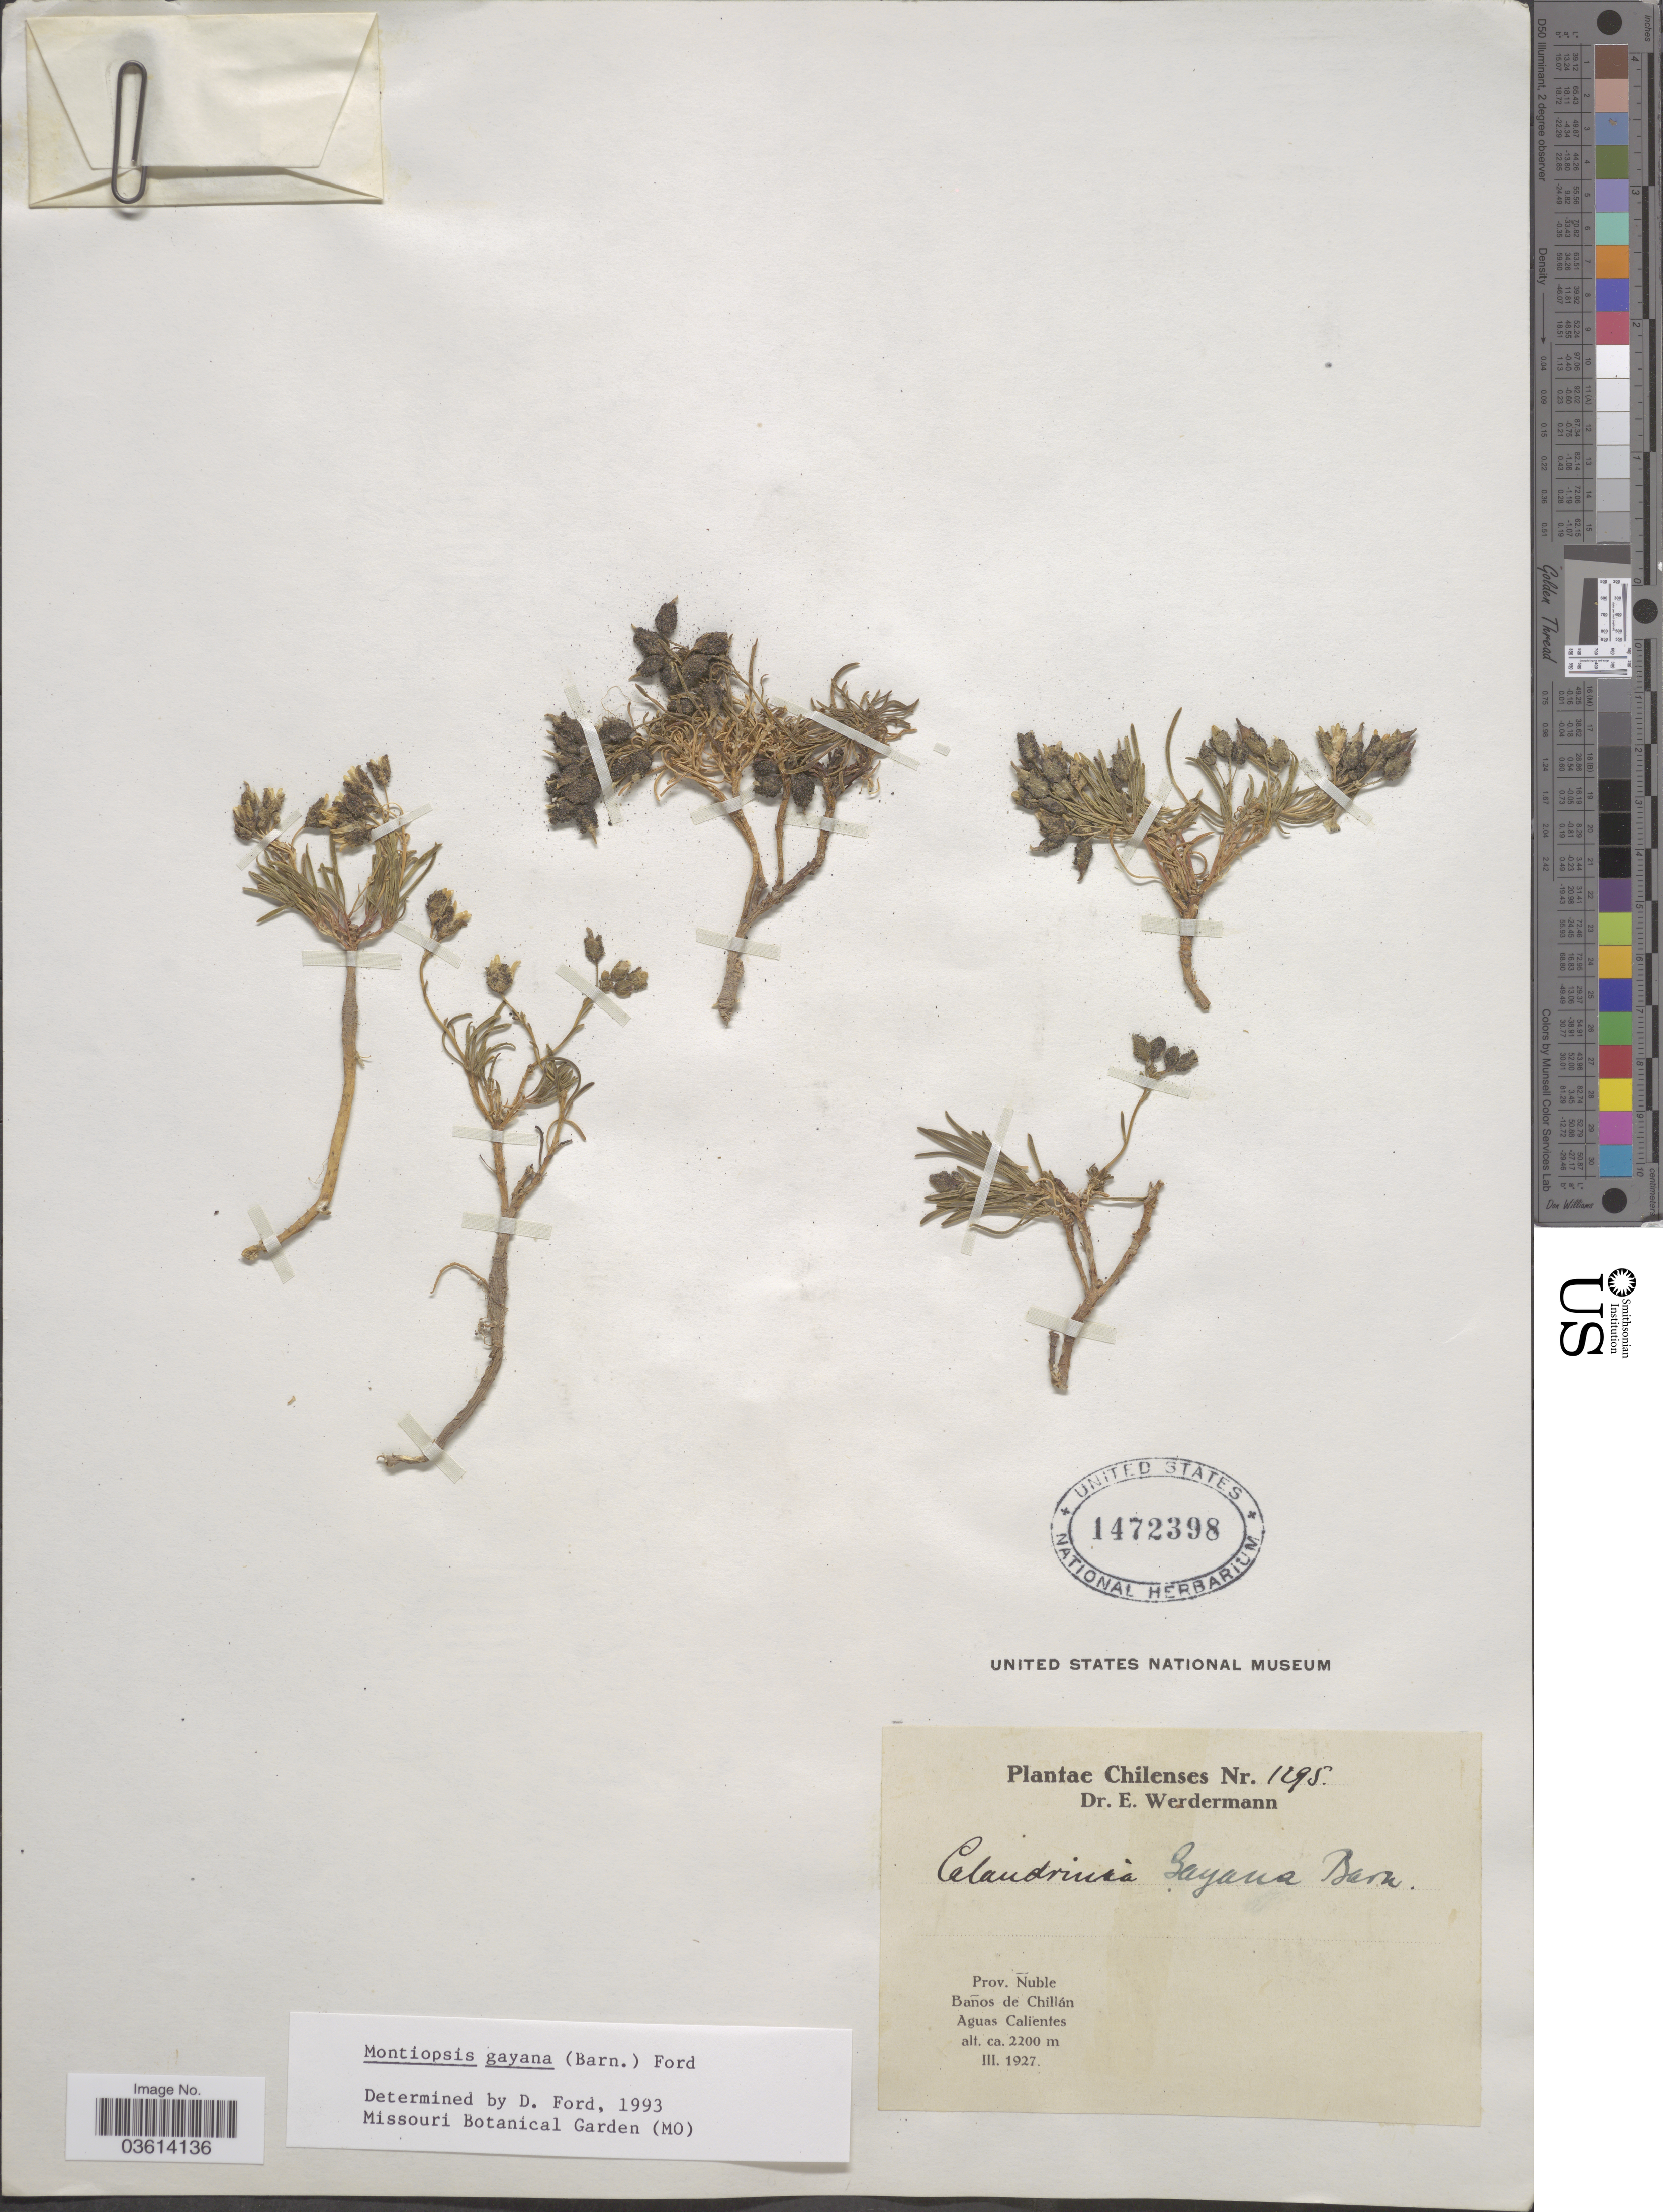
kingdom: Plantae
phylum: Tracheophyta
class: Magnoliopsida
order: Caryophyllales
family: Montiaceae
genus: Montiopsis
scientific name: Montiopsis gayana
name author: (Barnéoud) D.I. Ford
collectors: E. Werdermann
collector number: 1295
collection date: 1927-03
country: Chile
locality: Prov. Ñuble. Baños de Chillán. Aguas Calientes.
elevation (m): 2200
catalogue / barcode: US 1472398